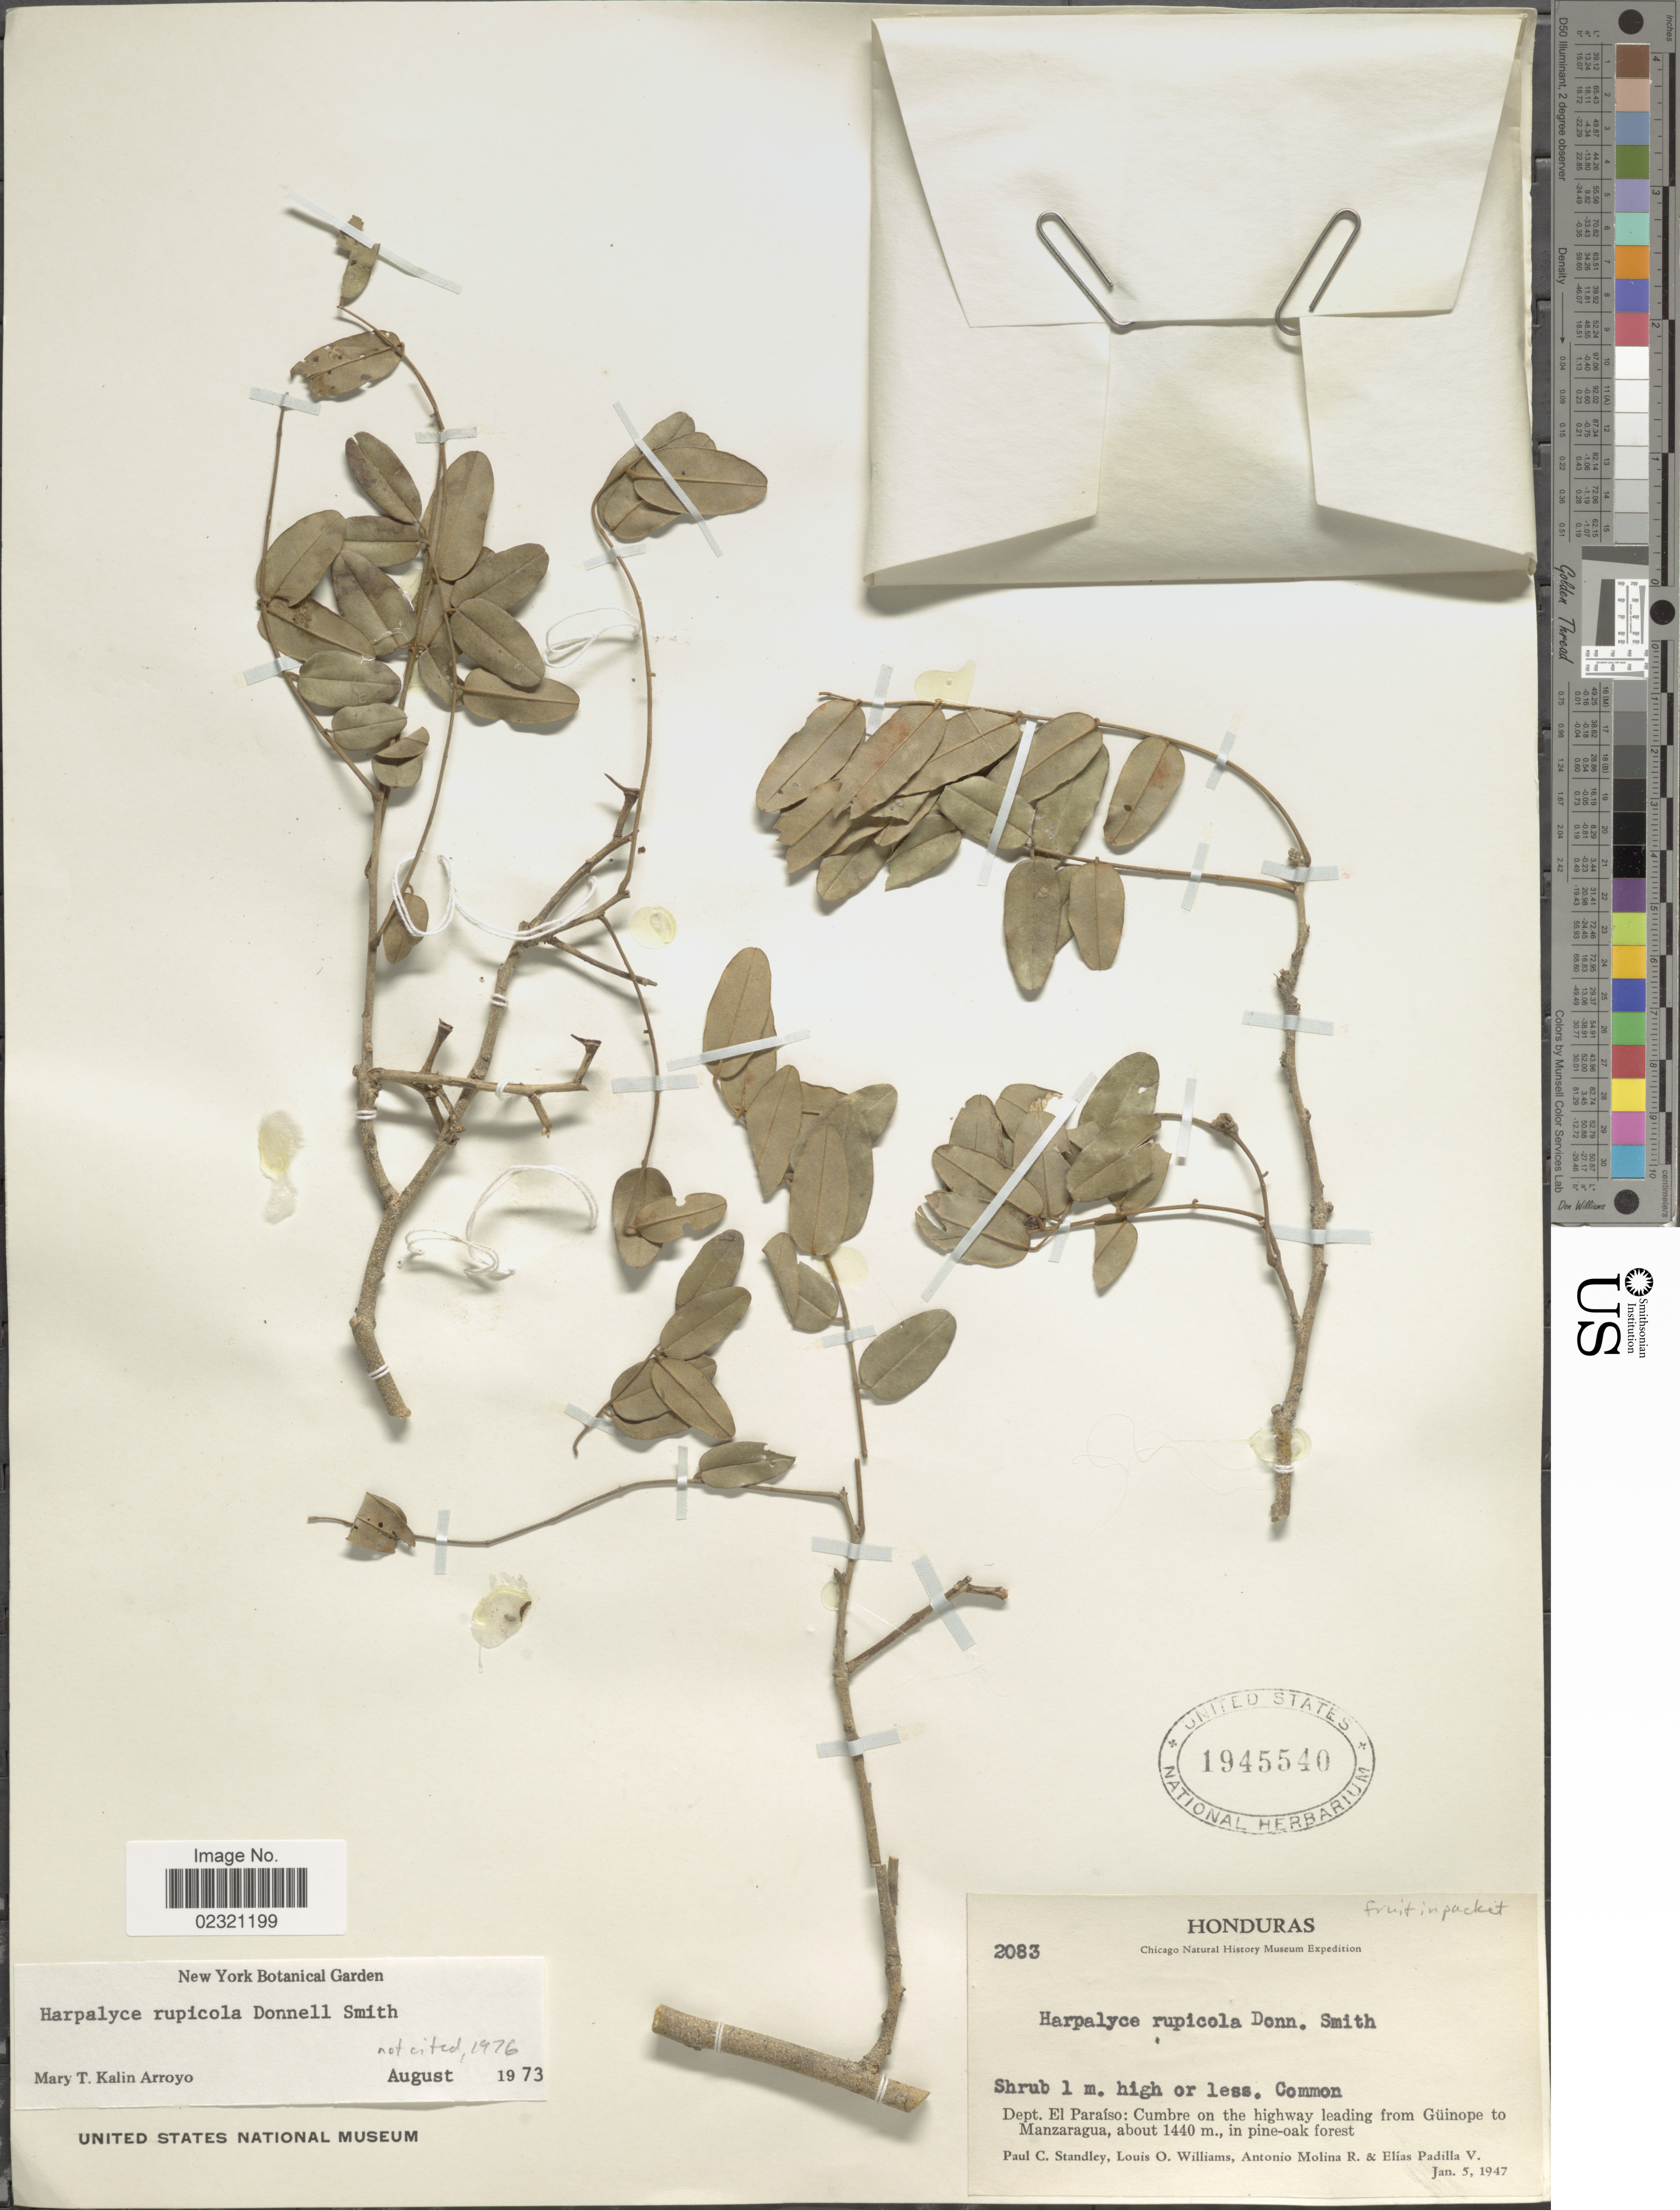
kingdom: Plantae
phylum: Tracheophyta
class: Magnoliopsida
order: Fabales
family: Fabaceae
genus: Harpalyce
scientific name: Harpalyce rupicola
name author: Donn. Sm.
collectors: P. C. Standley, L. O. Williams, A. Molina R. & E. Padilla V.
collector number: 2083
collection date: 1947-01-05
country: Honduras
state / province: El Paraíso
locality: Cumbre on the highway leading from Guinope to Manzaragua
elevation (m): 1440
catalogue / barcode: US 1945540